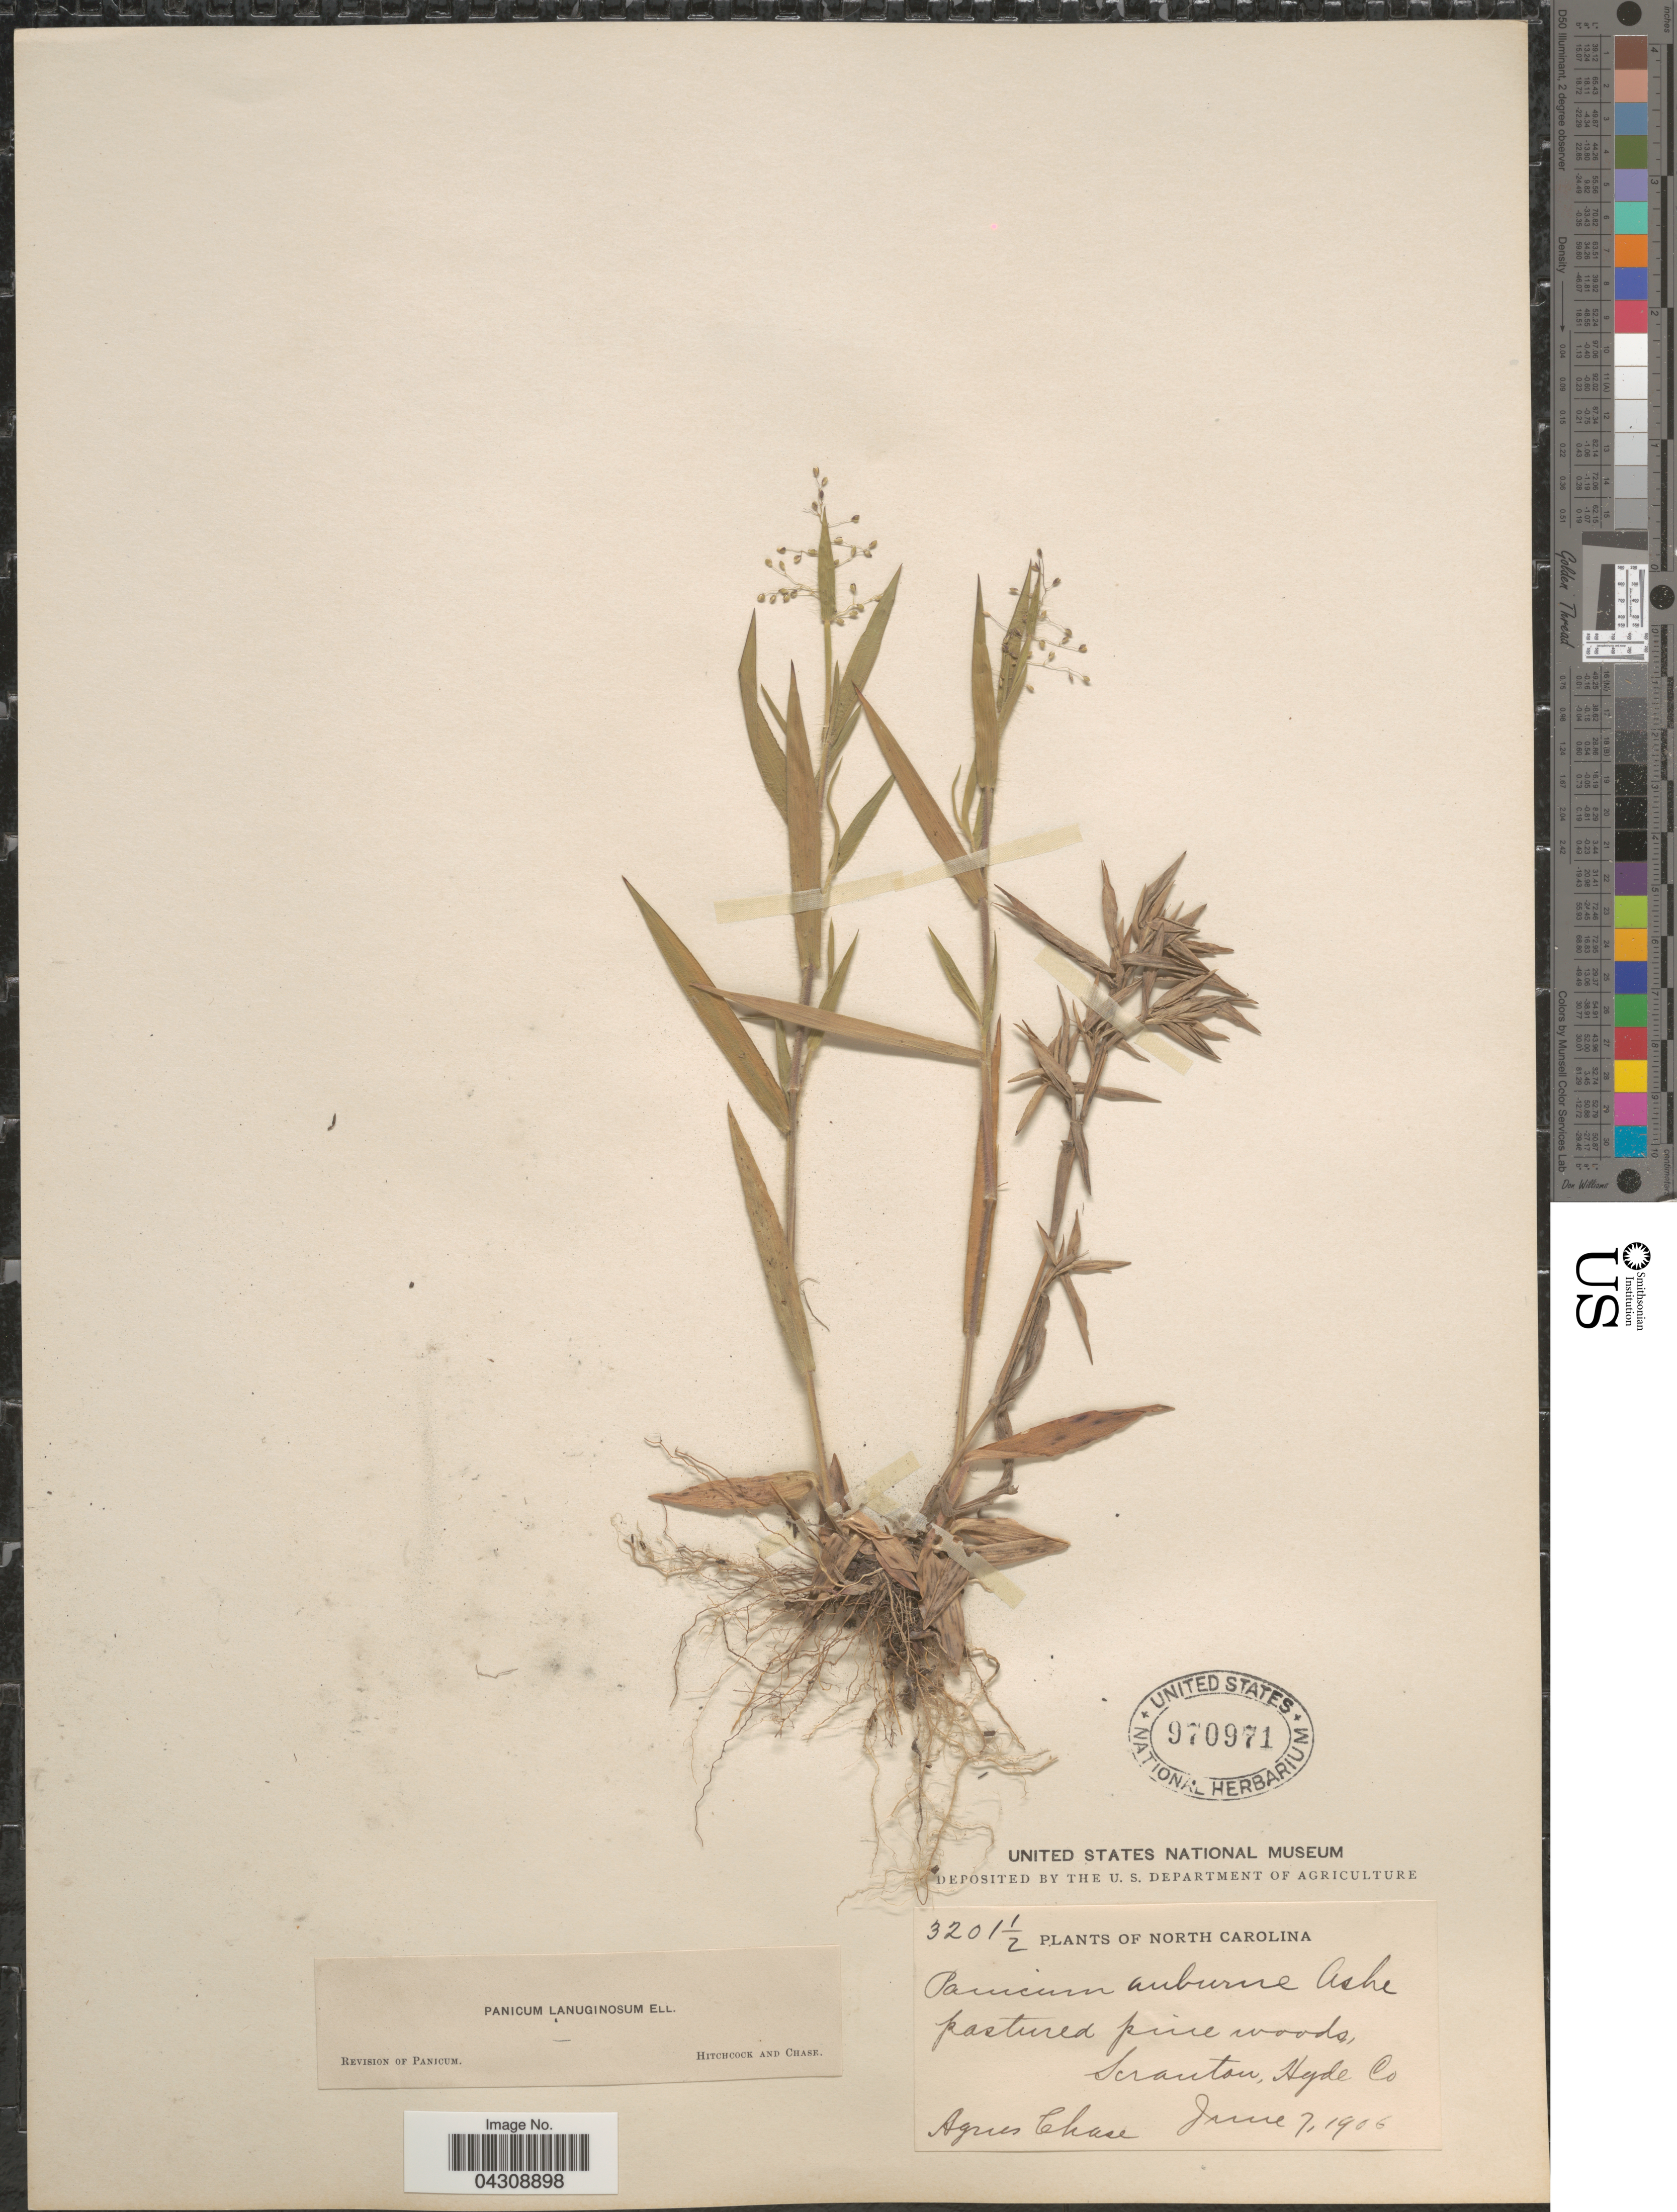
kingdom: Plantae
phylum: Tracheophyta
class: Liliopsida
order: Poales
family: Poaceae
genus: Dichanthelium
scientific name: Dichanthelium acuminatum var. acuminatum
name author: (Sw.) Gould & C.A. Clark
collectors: A. Chase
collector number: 3201½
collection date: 1906-06-07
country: United States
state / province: North Carolina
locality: Pastured pine woods, Scranton, Hyde Co.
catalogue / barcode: US 970971